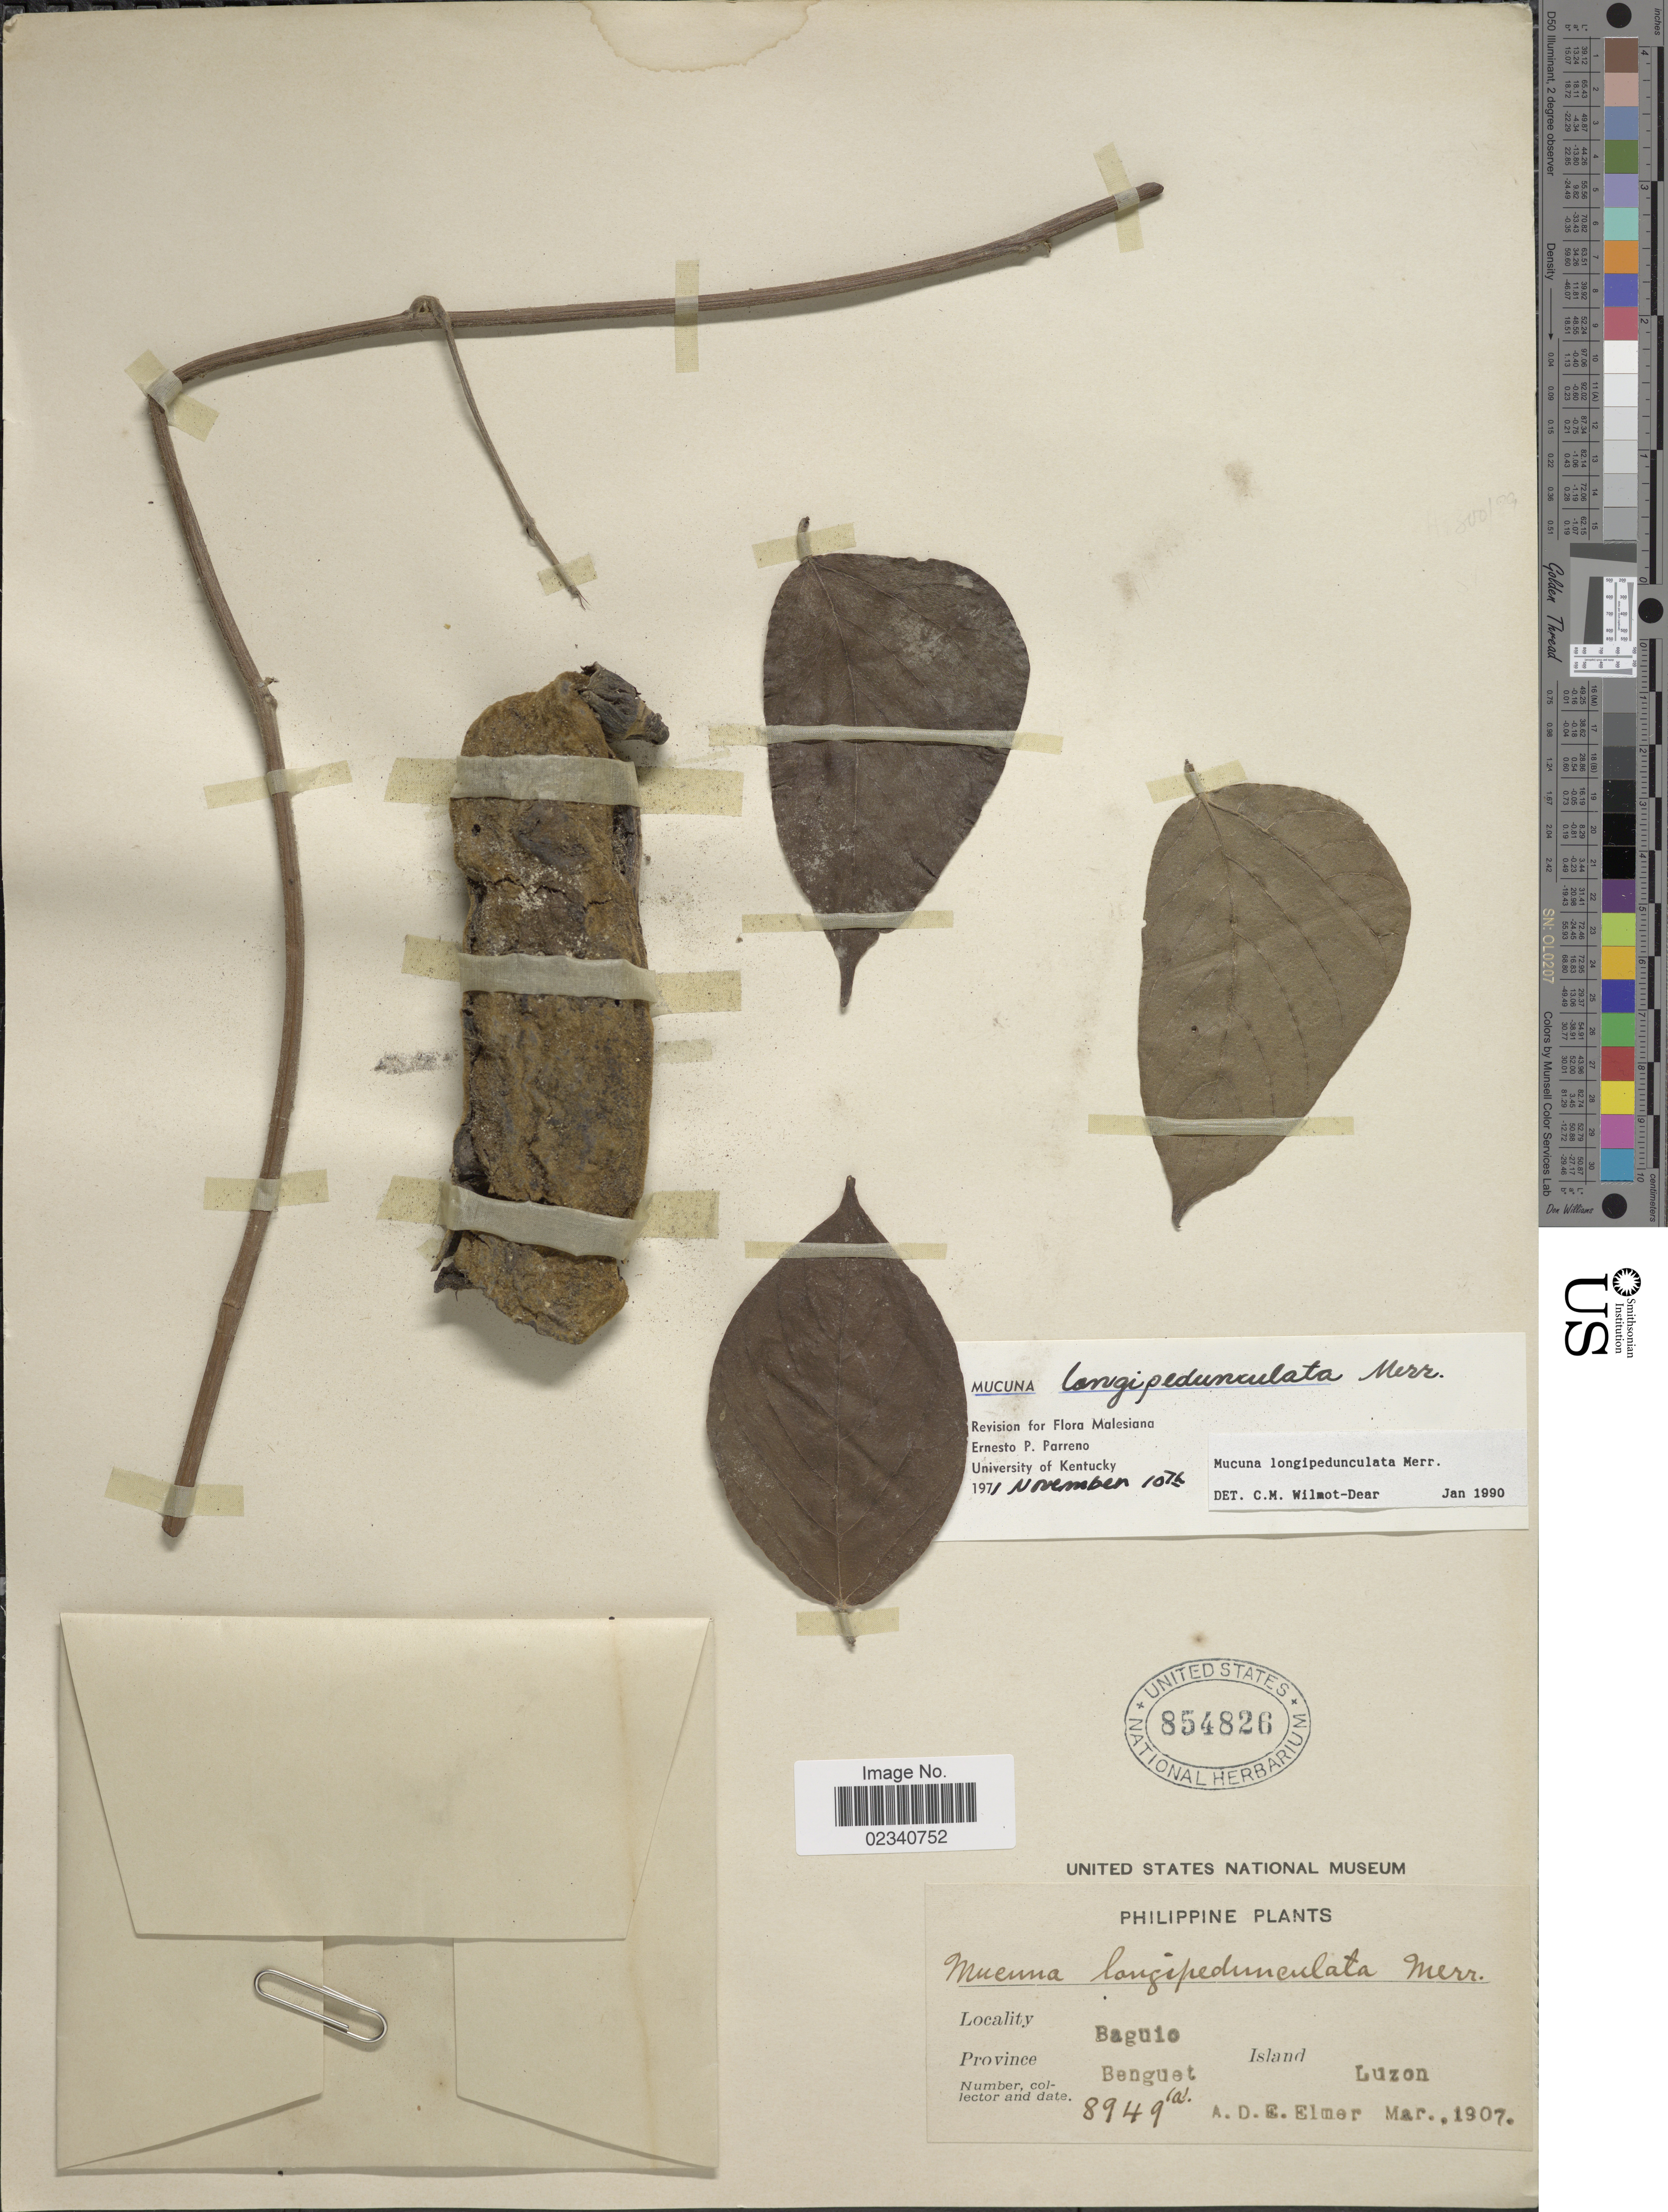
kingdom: Plantae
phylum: Tracheophyta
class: Magnoliopsida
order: Fabales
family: Fabaceae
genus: Mucuna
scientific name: Mucuna longipedunculata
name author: Merr.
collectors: A. D. E. Elmer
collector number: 8949(a)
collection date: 1907-03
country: Philippines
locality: Baguio, Province Benguet, Island Luzon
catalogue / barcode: US 854826